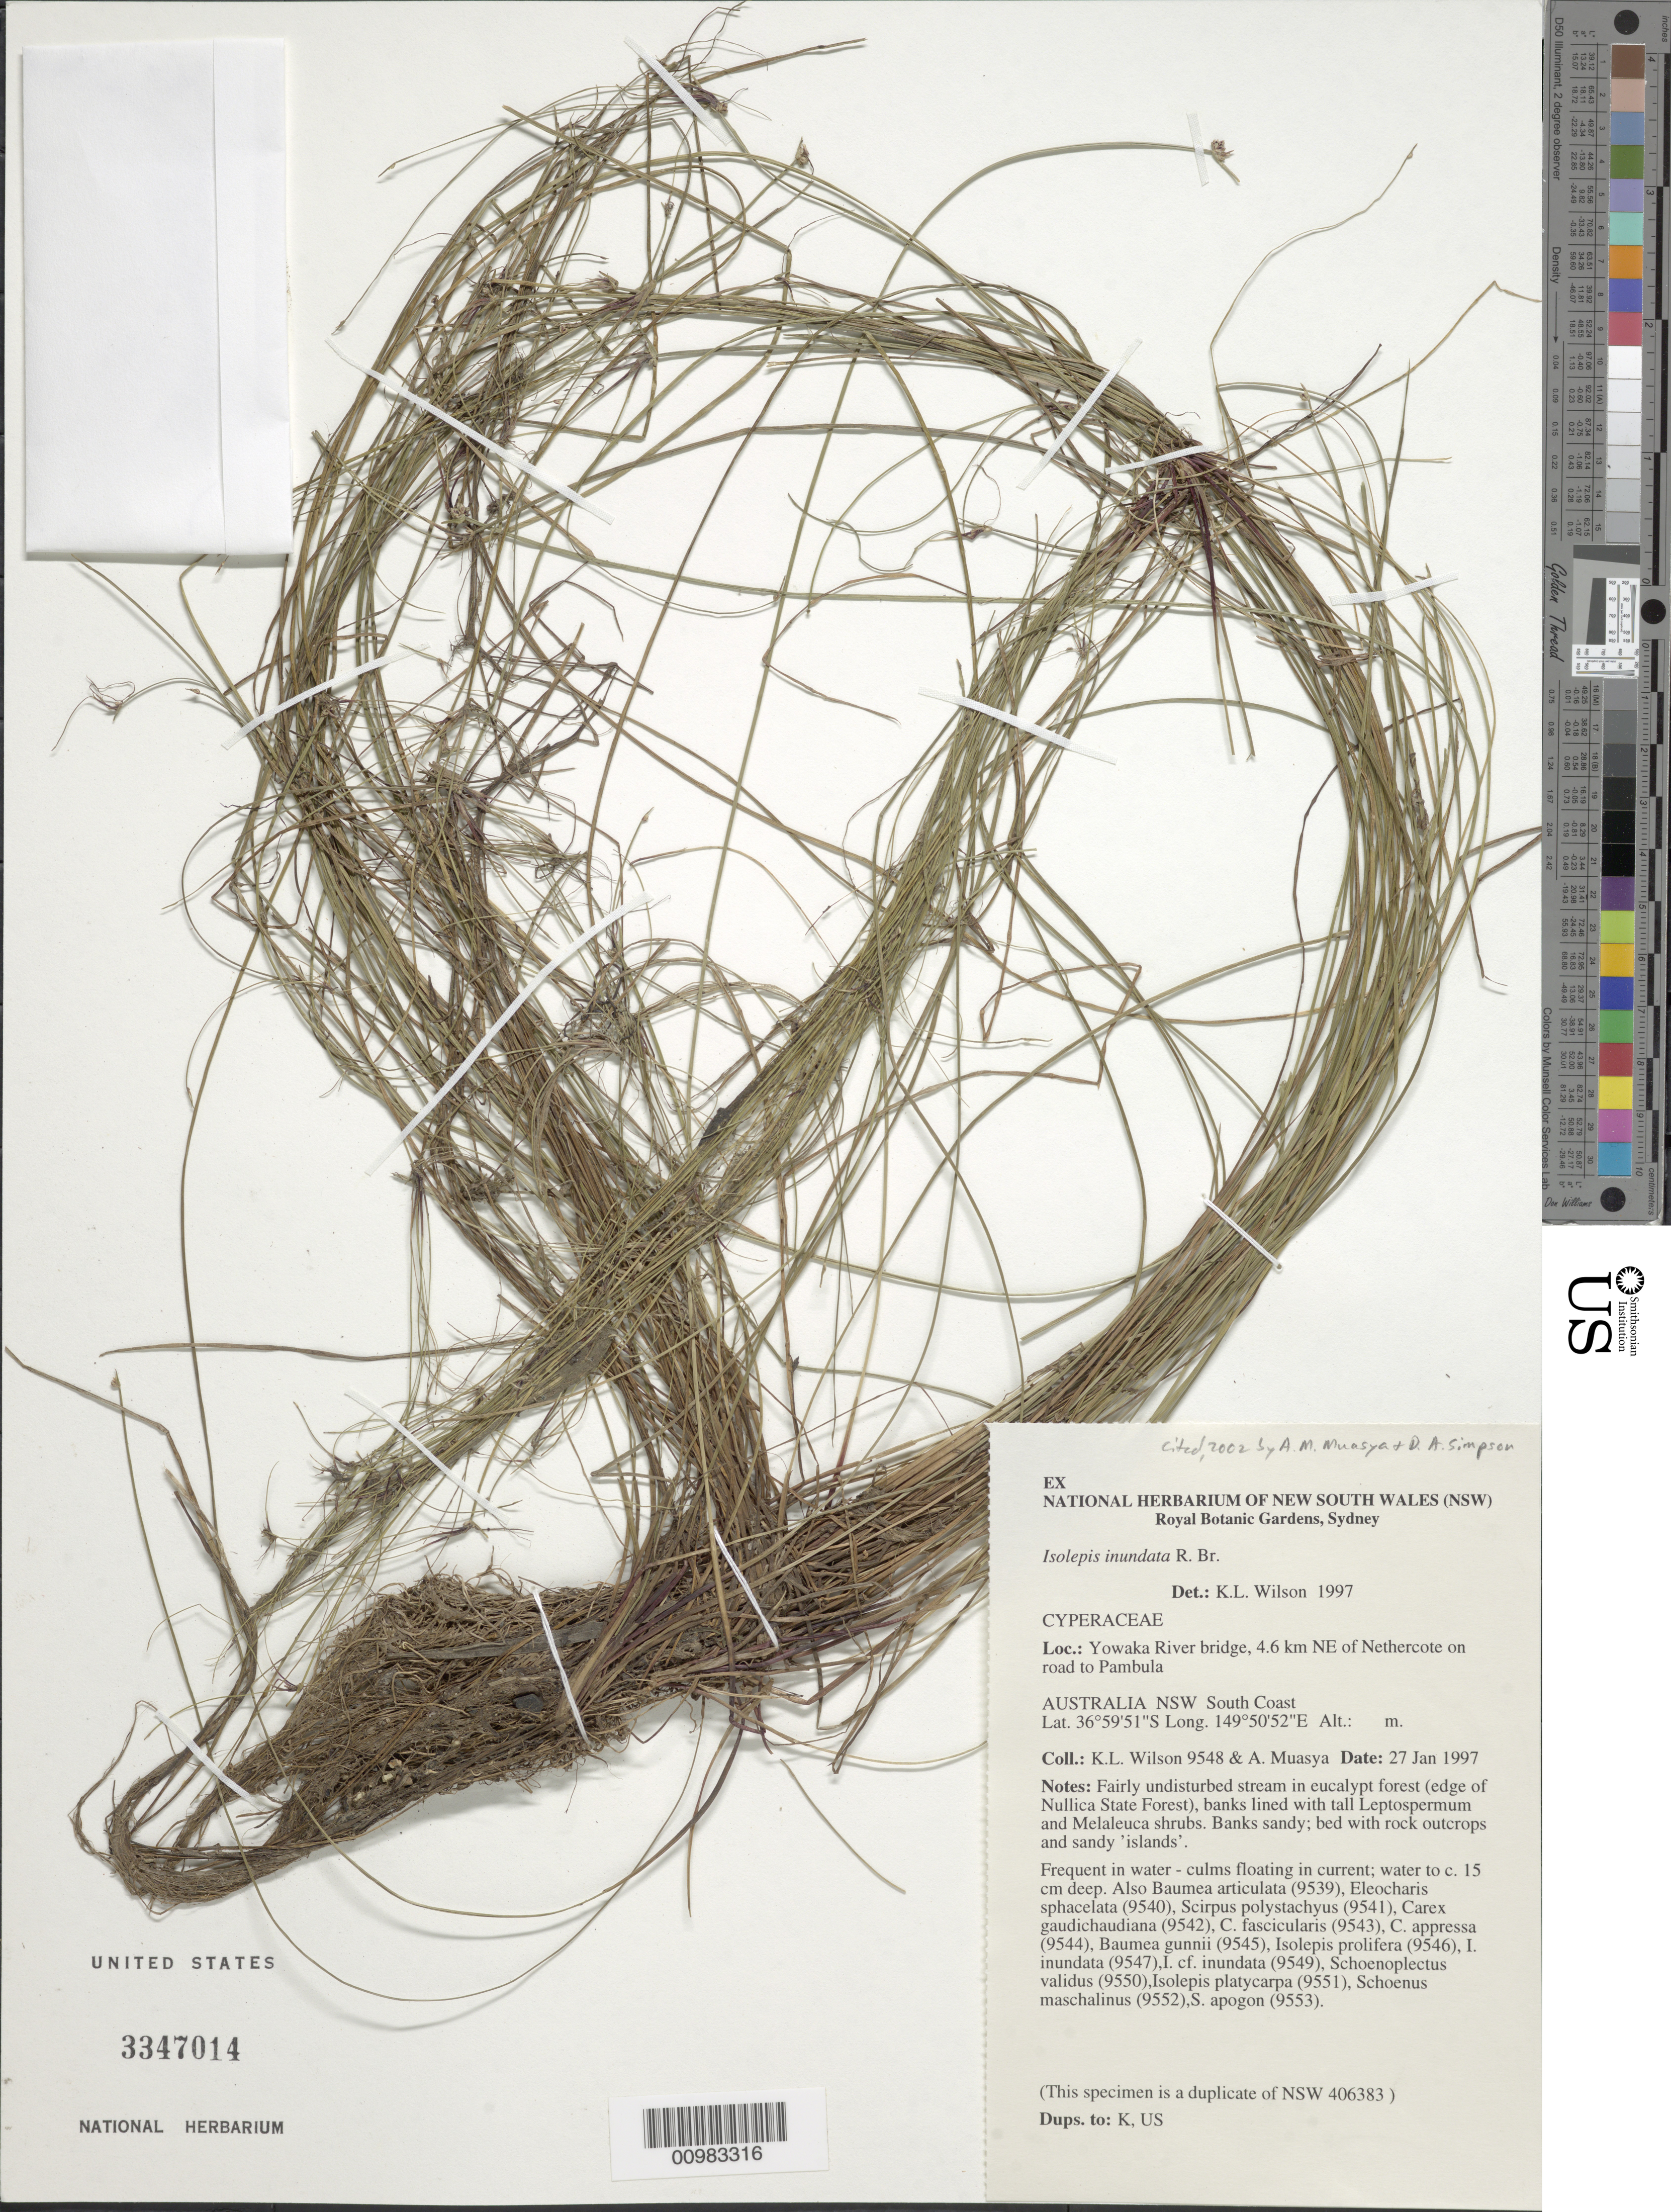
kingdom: Plantae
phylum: Tracheophyta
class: Liliopsida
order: Poales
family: Cyperaceae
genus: Isolepis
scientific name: Isolepis inundata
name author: R. Br.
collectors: A. Muasya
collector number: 9548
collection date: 1997-01-27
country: Australia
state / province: New South Wales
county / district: South Coast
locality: Yowaka River bridge, 4.6 km NE of Nethercote on road to Pambula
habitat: Fairly undisturbed stream in eucalypt forest (edge of Nullica State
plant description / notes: (record contributed by HISPID)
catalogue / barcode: US 3347014